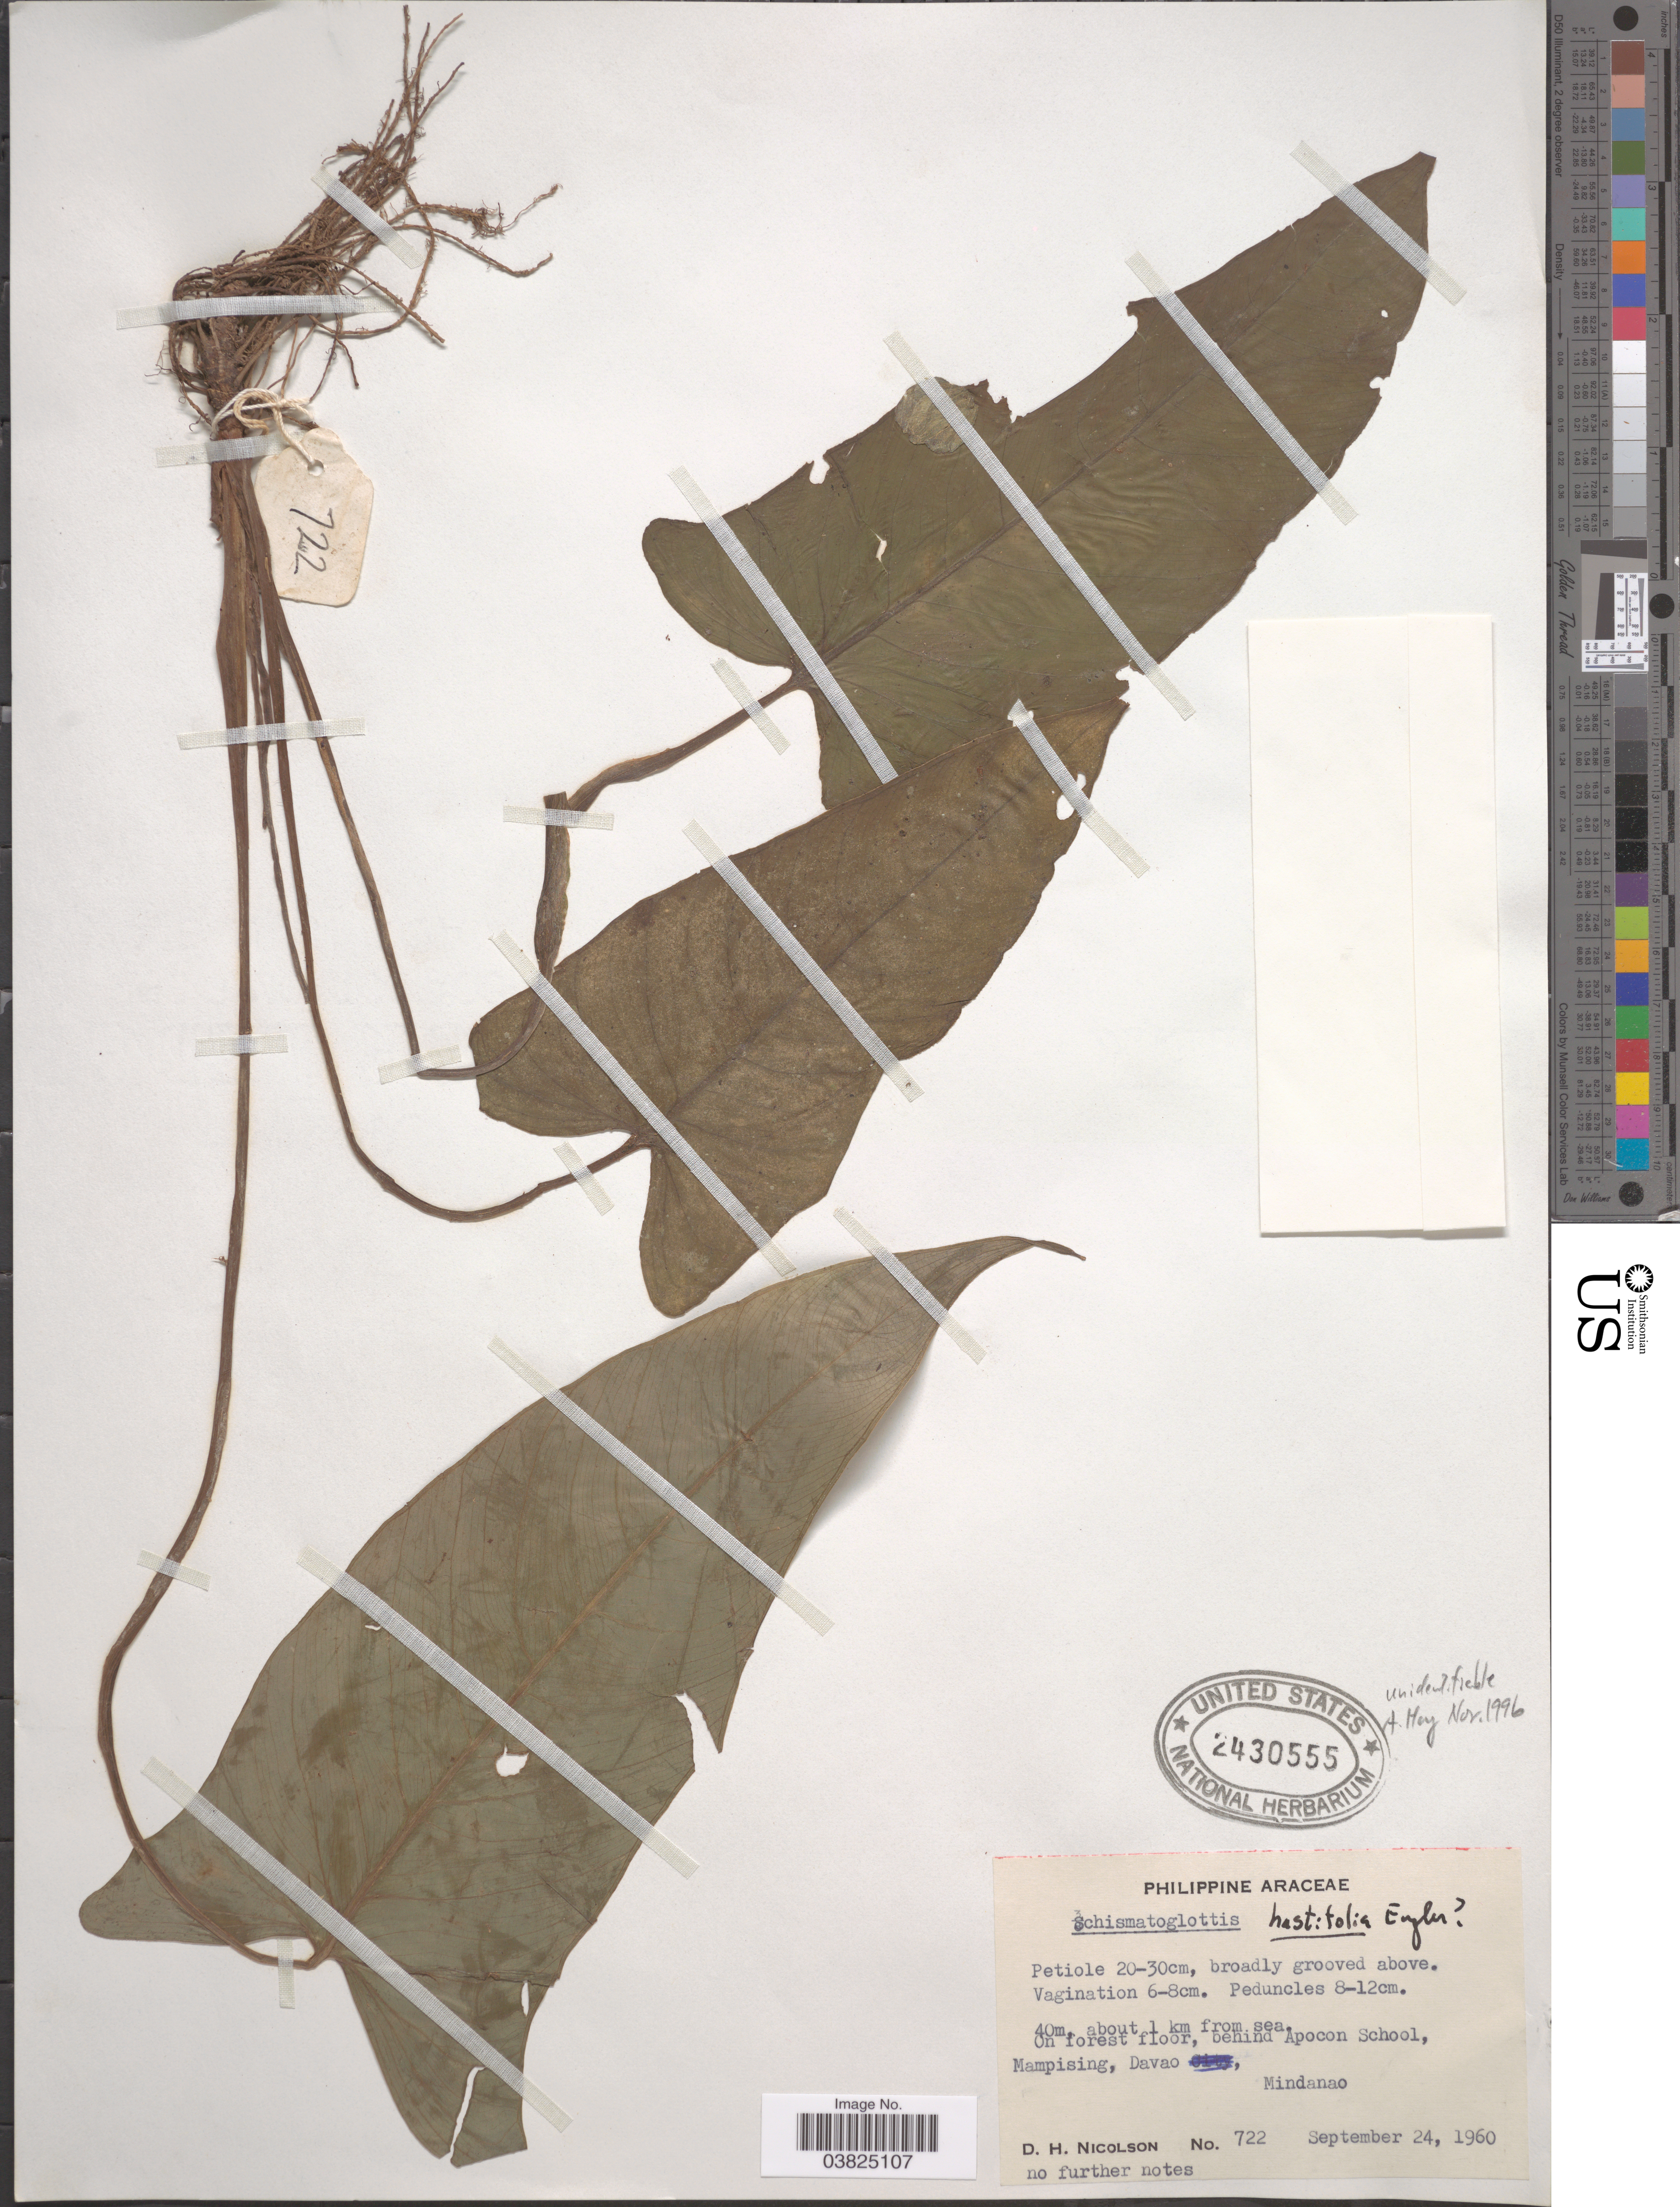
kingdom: Plantae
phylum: Tracheophyta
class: Liliopsida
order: Alismatales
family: Araceae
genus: Schismatoglottis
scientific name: Schismatoglottis sp.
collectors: D. H. Nicolson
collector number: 722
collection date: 1960-09-24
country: Philippines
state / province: Davao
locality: About 1 km from sea. On forest floor, behind Apocon School, Mampising, Mindanao.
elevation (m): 40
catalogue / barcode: US 2430555